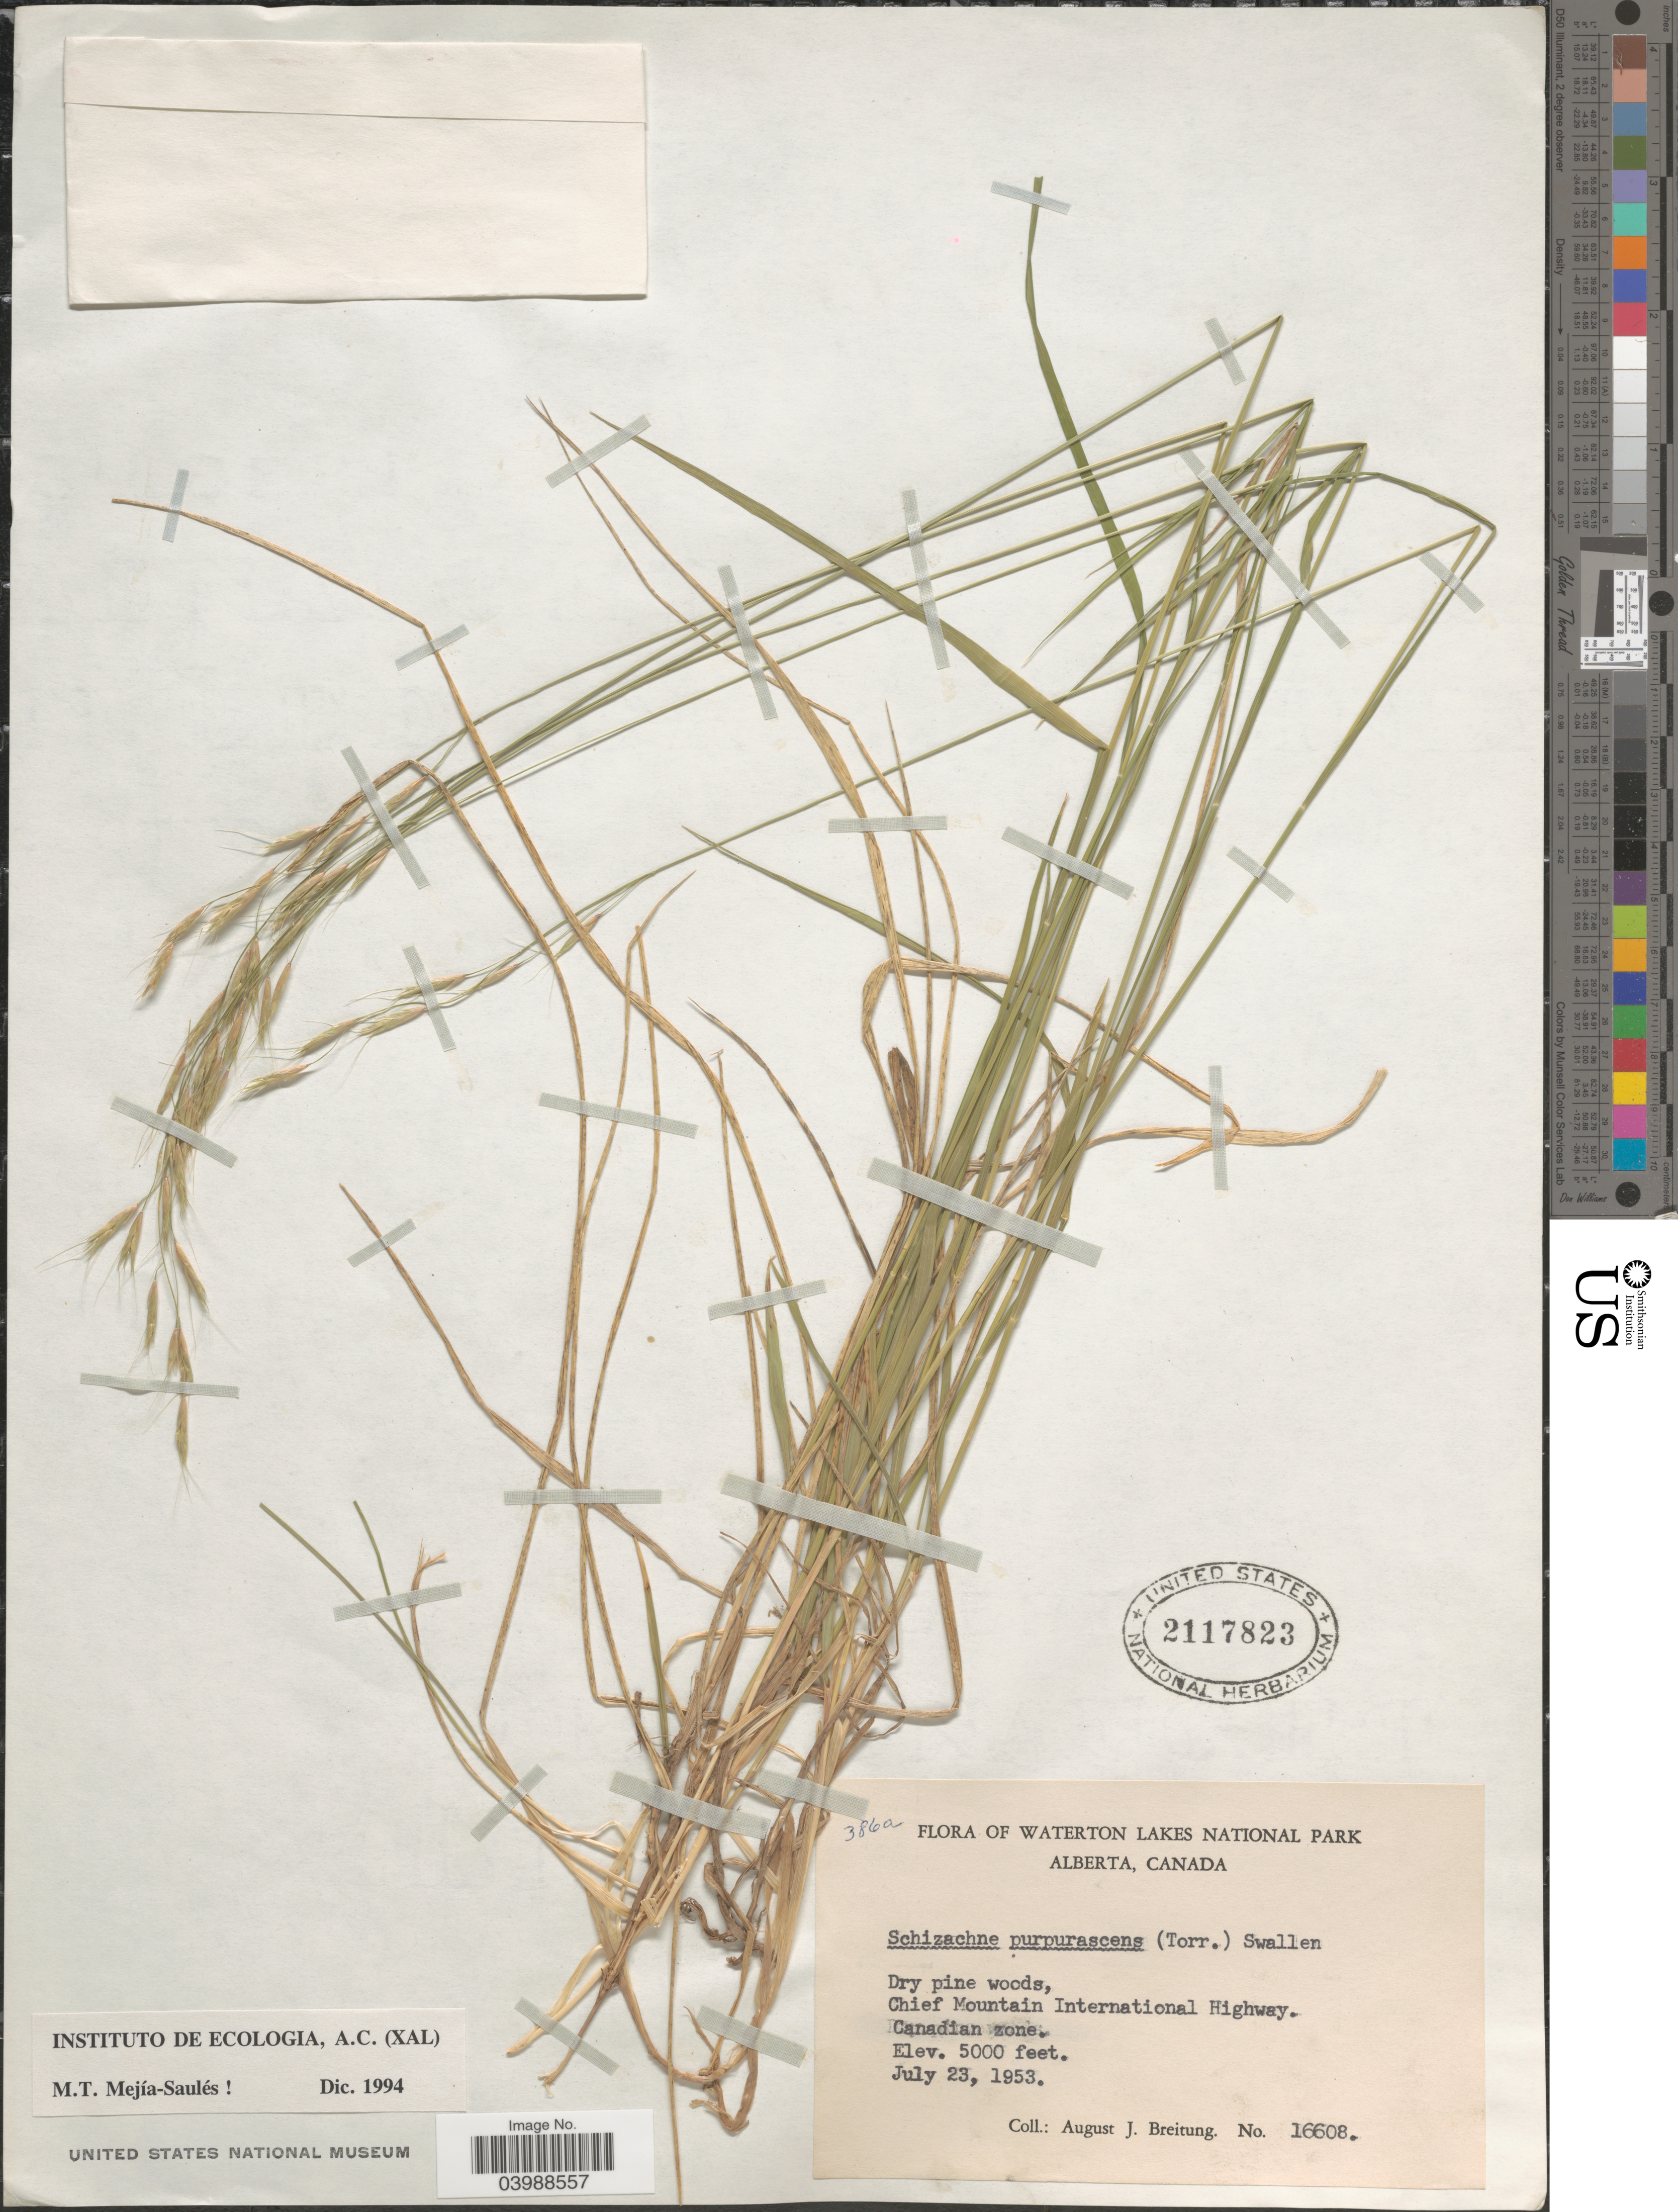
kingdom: Plantae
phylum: Tracheophyta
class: Liliopsida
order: Poales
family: Poaceae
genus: Schizachne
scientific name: Schizachne purpurascens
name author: (Torr.) Swallen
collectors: A. Breitung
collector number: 16608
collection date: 1953-07-23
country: Canada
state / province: Alberta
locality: Waterton Lakes National Park. Chief Mountain International Highway. Canadian zone.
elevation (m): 1524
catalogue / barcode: US 2117823